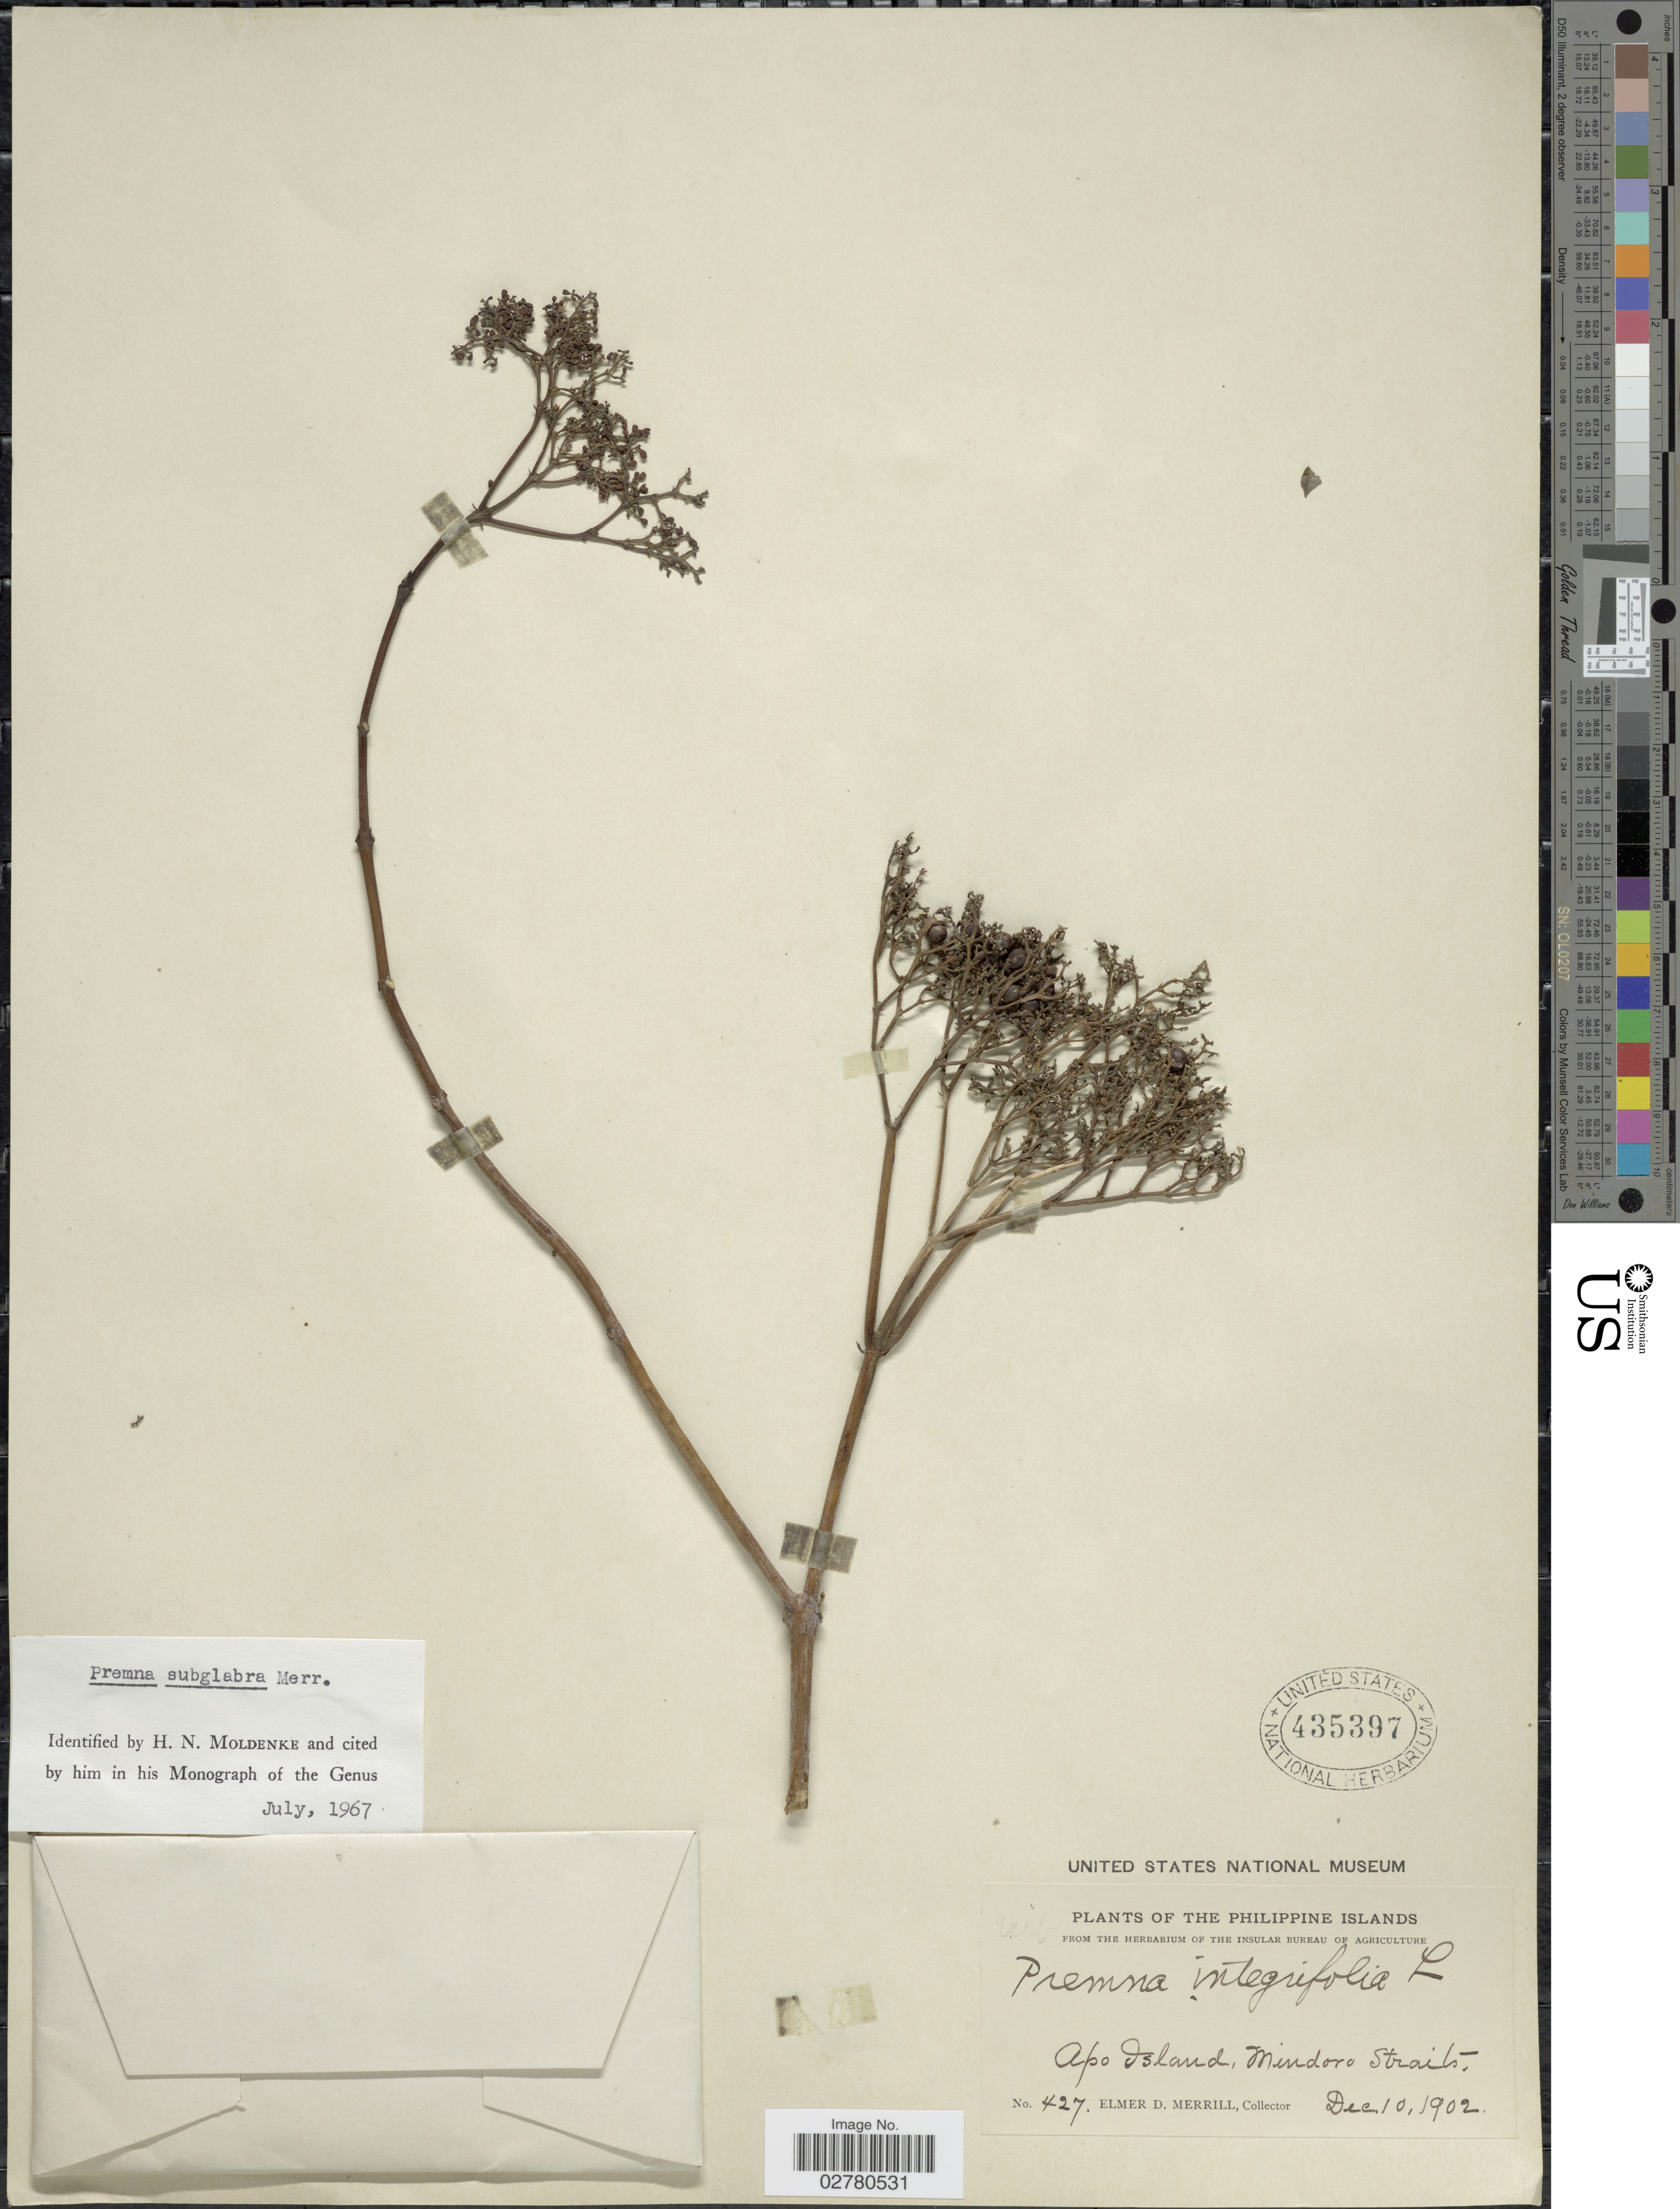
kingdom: Plantae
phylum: Tracheophyta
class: Magnoliopsida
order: Lamiales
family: Lamiaceae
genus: Premna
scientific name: Premna subglabra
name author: Merr.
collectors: E. D. Merrill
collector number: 427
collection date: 1902-12-10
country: Philippines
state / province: Mimaropa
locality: Philippine Islands, Apo Islands, Mindoro Straits.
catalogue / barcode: US 435397